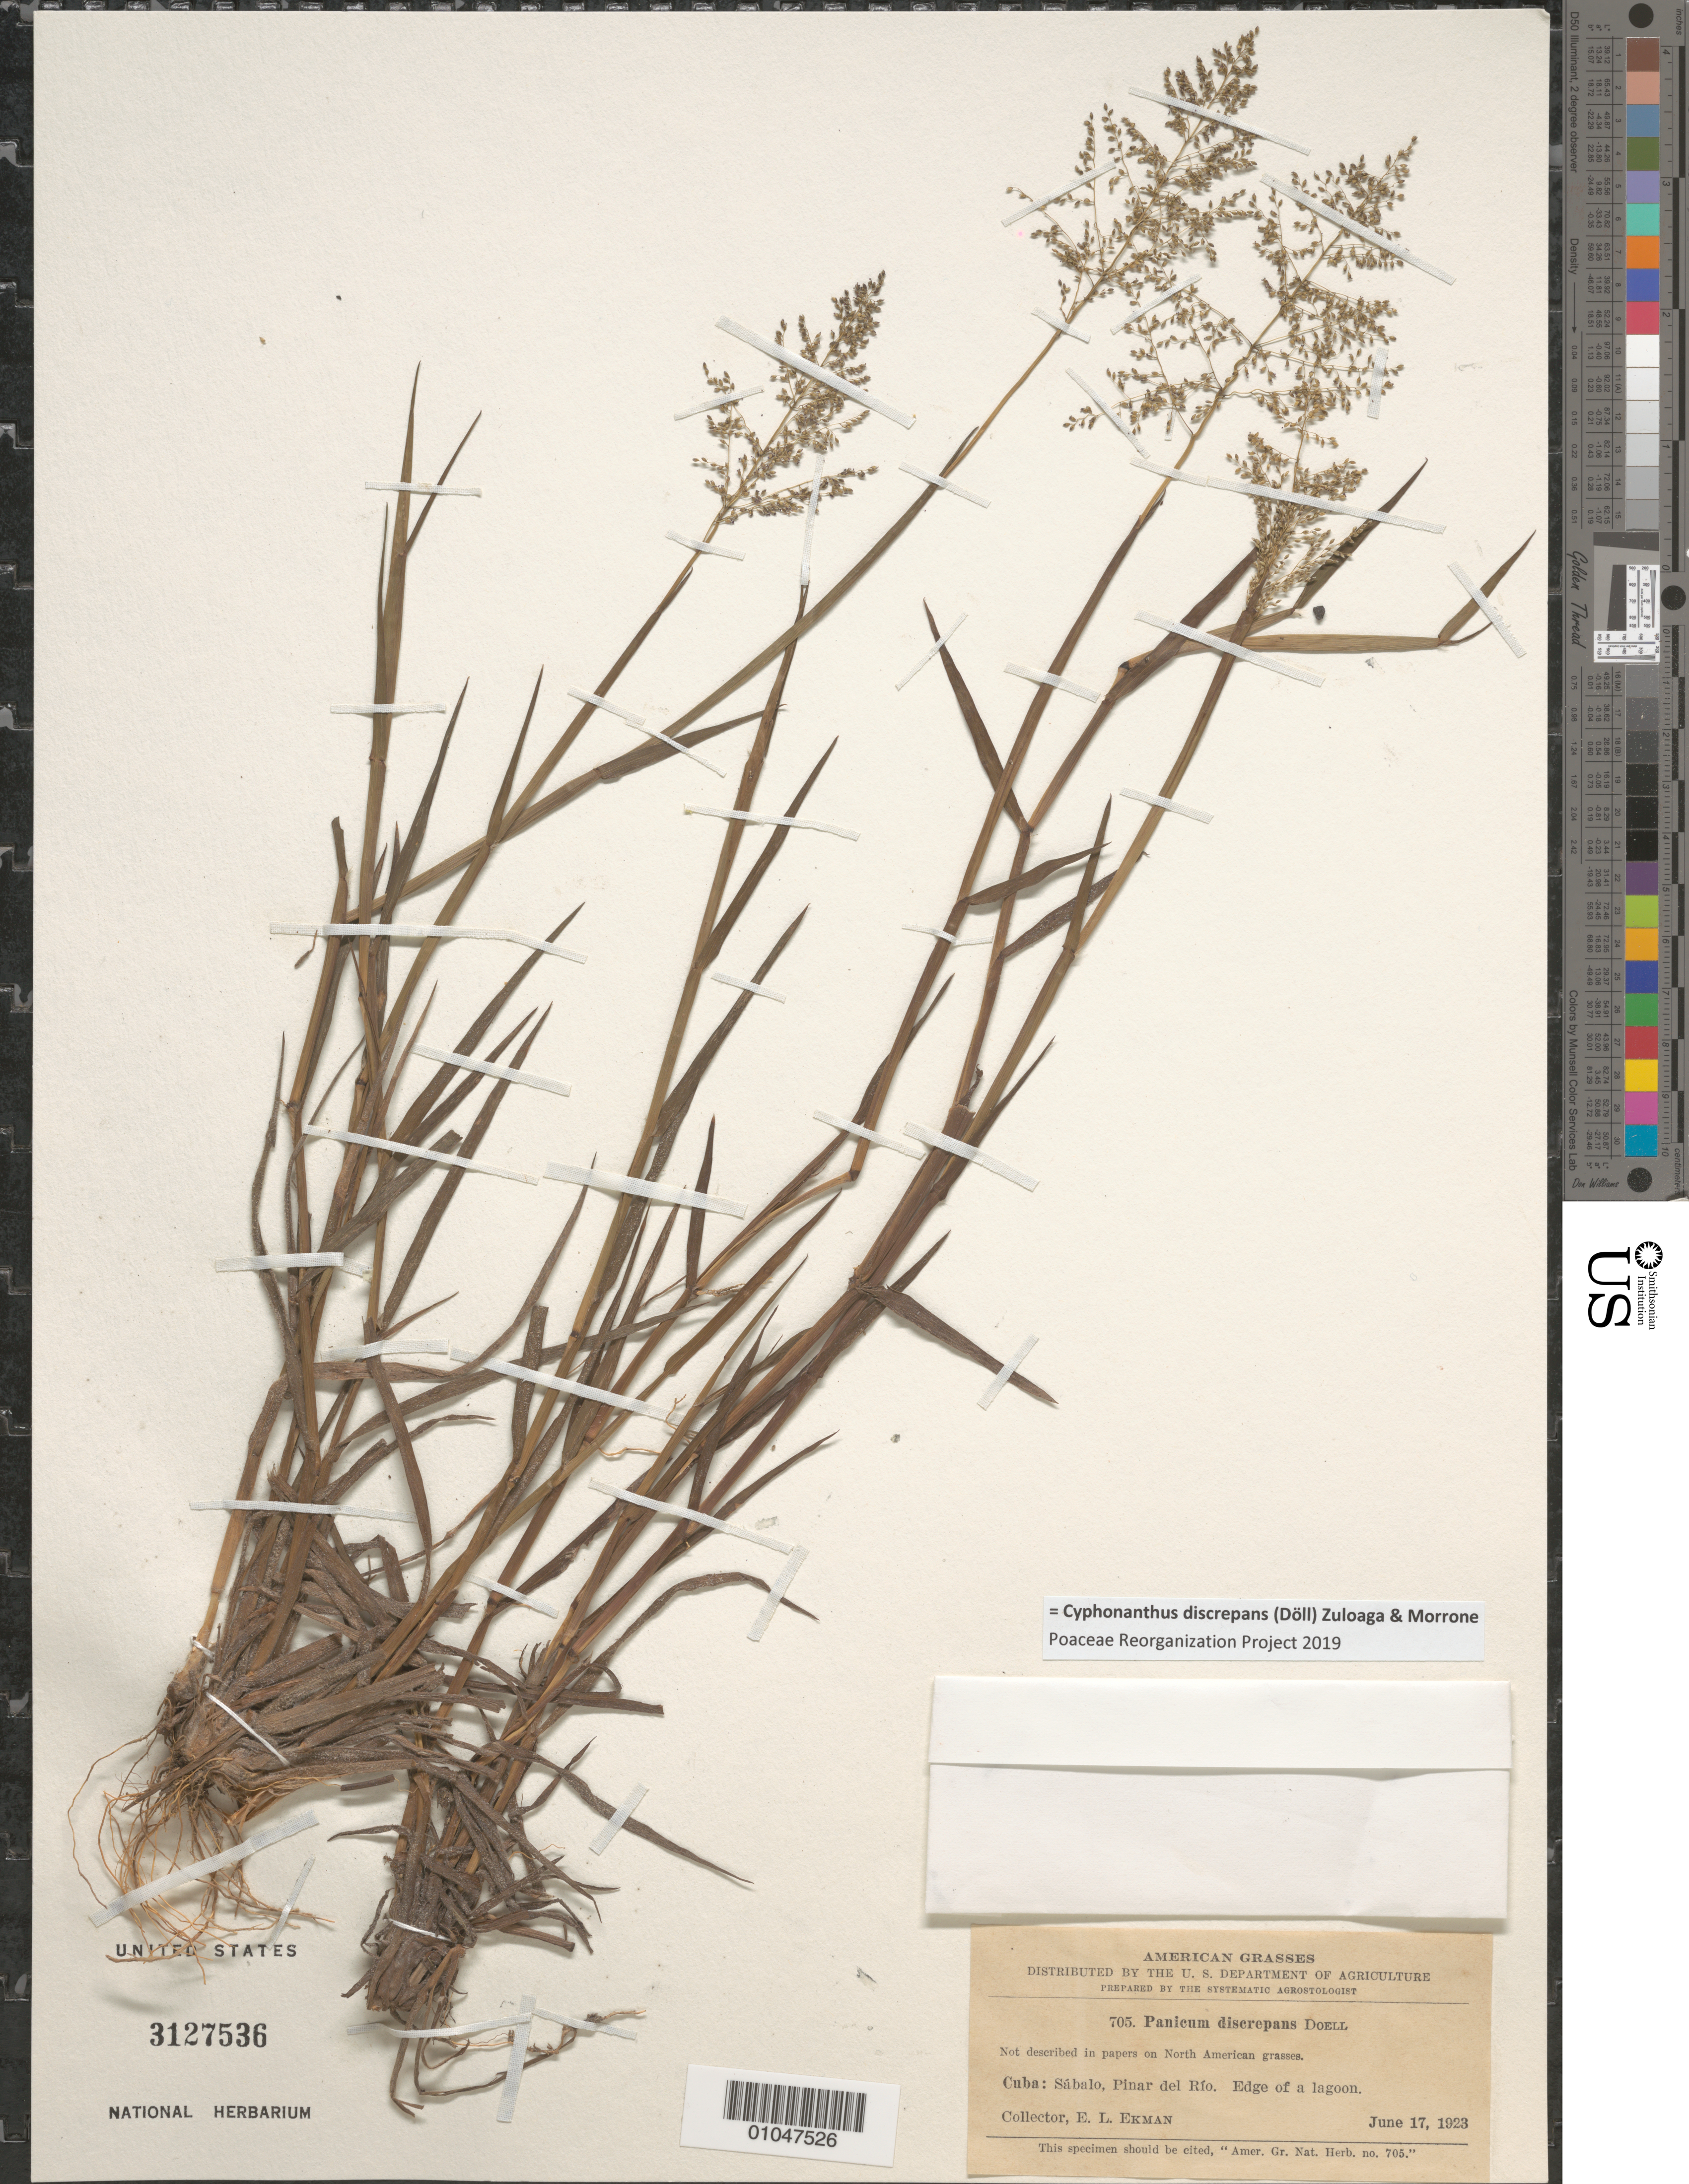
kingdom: Plantae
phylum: Tracheophyta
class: Liliopsida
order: Poales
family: Poaceae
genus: Panicum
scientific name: Panicum discrepans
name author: Döll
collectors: E. L. Ekman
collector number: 705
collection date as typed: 17 Jun 1923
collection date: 1923-06-17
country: Cuba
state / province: Pinar del Rio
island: Cuba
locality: Sabalo, edge of a lagoon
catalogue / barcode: US 3127536